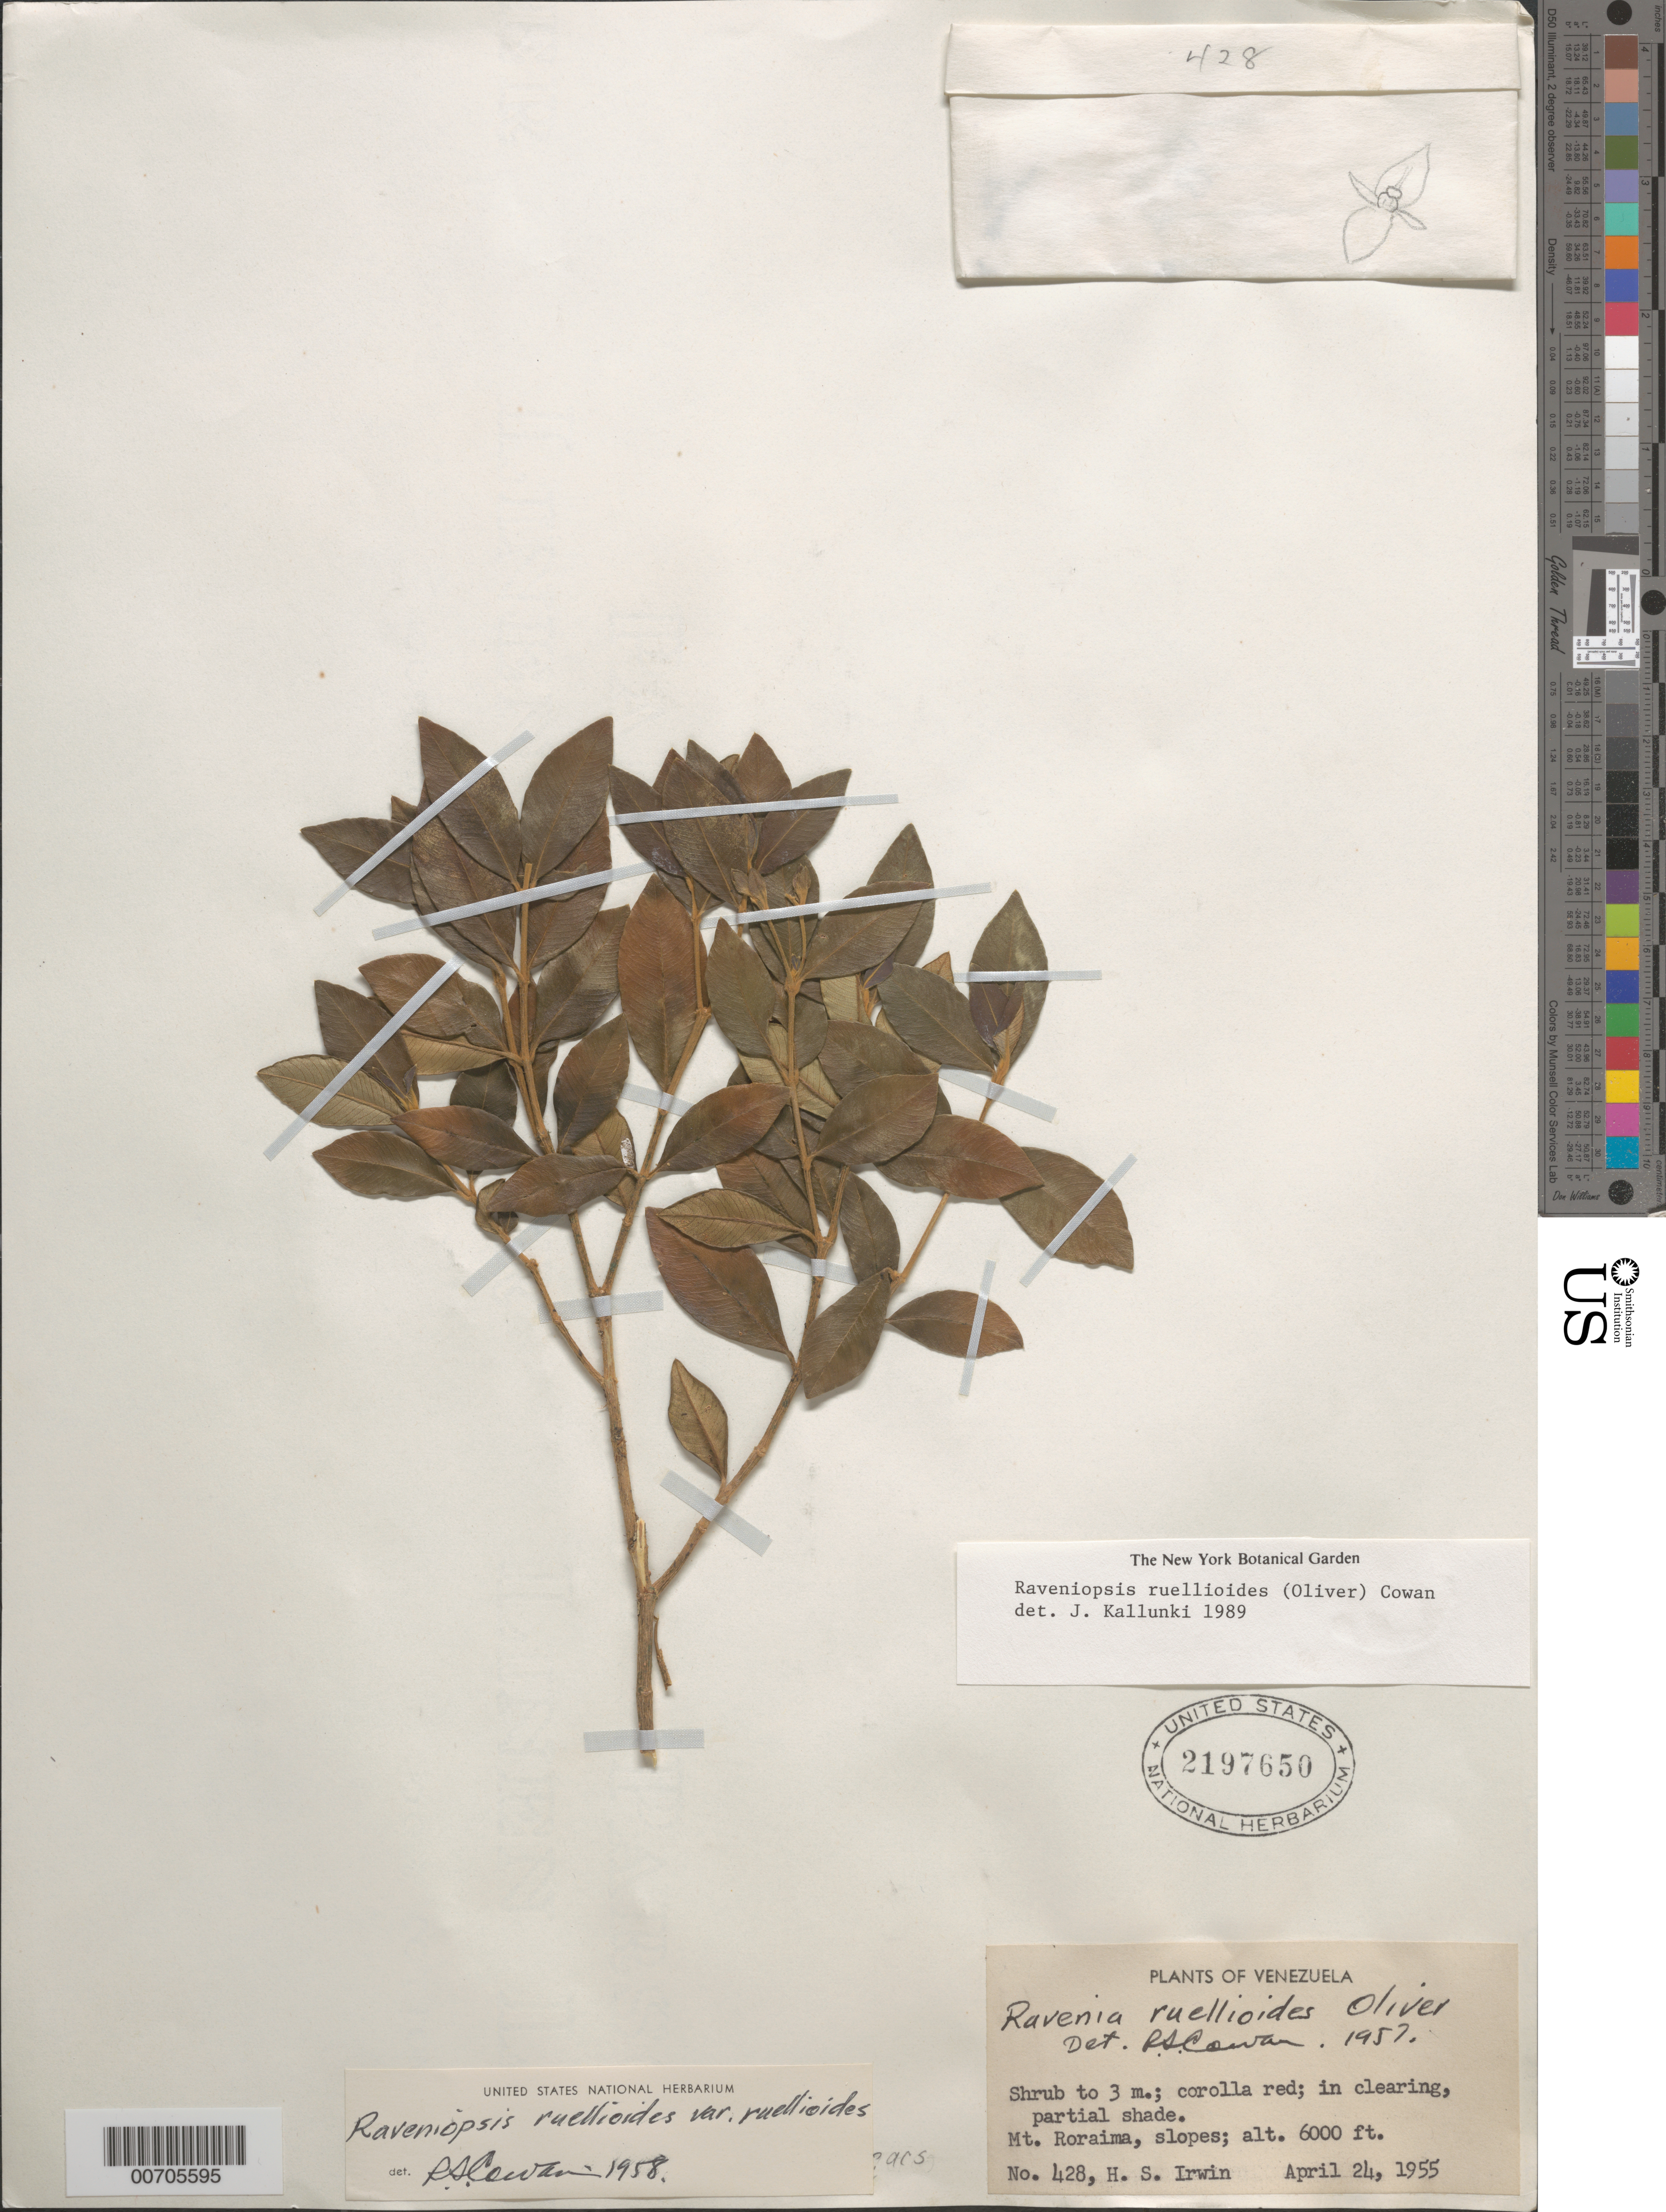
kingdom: Plantae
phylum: Tracheophyta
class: Magnoliopsida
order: Sapindales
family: Rutaceae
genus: Raveniopsis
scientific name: Raveniopsis ruellioides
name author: (Oliv.) R.S. Cowan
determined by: Kallunki, Jacquelyn A.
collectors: H. Irwin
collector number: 428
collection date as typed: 24-Apr-55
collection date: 1955-04-24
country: Venezuela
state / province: Bolívar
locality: Mt. Roraima, slopes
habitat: Clearing, partial shade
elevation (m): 1829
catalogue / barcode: US 2197650